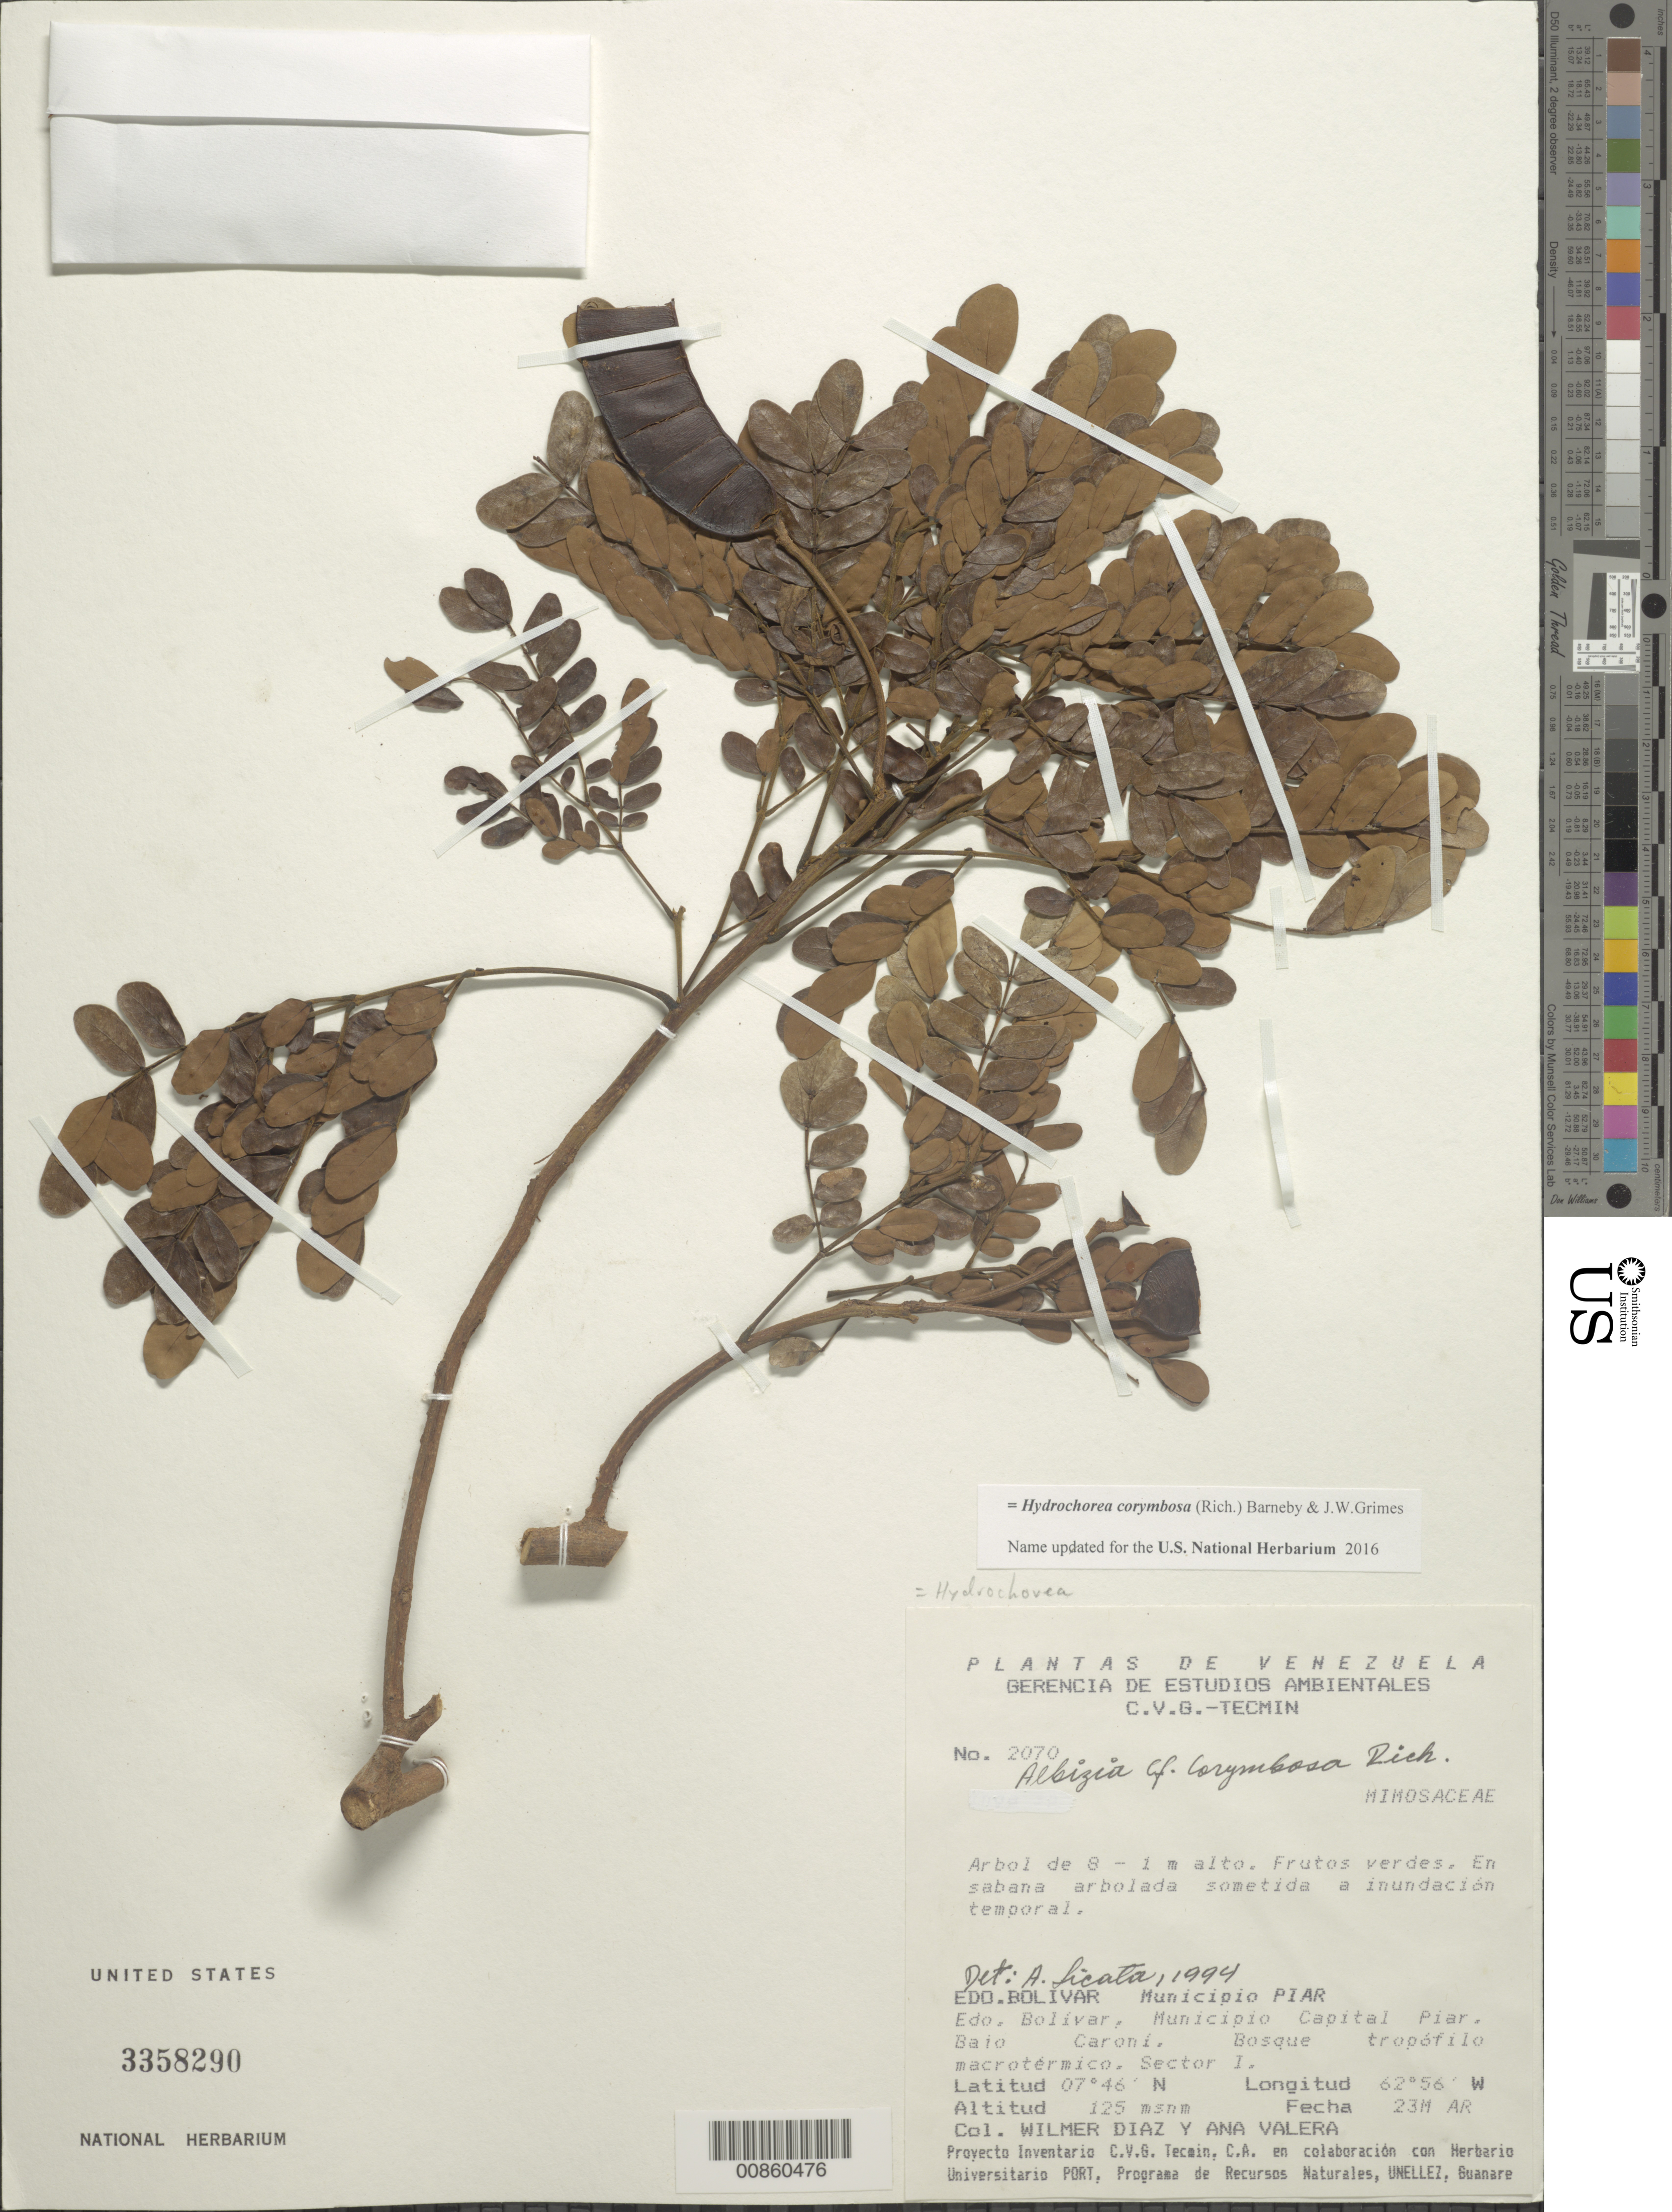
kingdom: Plantae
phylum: Tracheophyta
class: Magnoliopsida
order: Fabales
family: Fabaceae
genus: Hydrochorea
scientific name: Hydrochorea corymbosa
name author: (Rich.) Barneby & J.W. Grimes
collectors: W. Díaz P. & A. Valera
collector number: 2070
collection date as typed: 23-Mar-94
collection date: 1994-03-23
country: Venezuela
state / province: Bolívar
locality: Mun. Piar, Mun. Capital Piar, Bajo Caroní, Sector I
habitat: Bosque tropofilo macrotermico; en sabana arbolada, sometida a inundaciones temporal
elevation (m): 125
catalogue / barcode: US 3358290